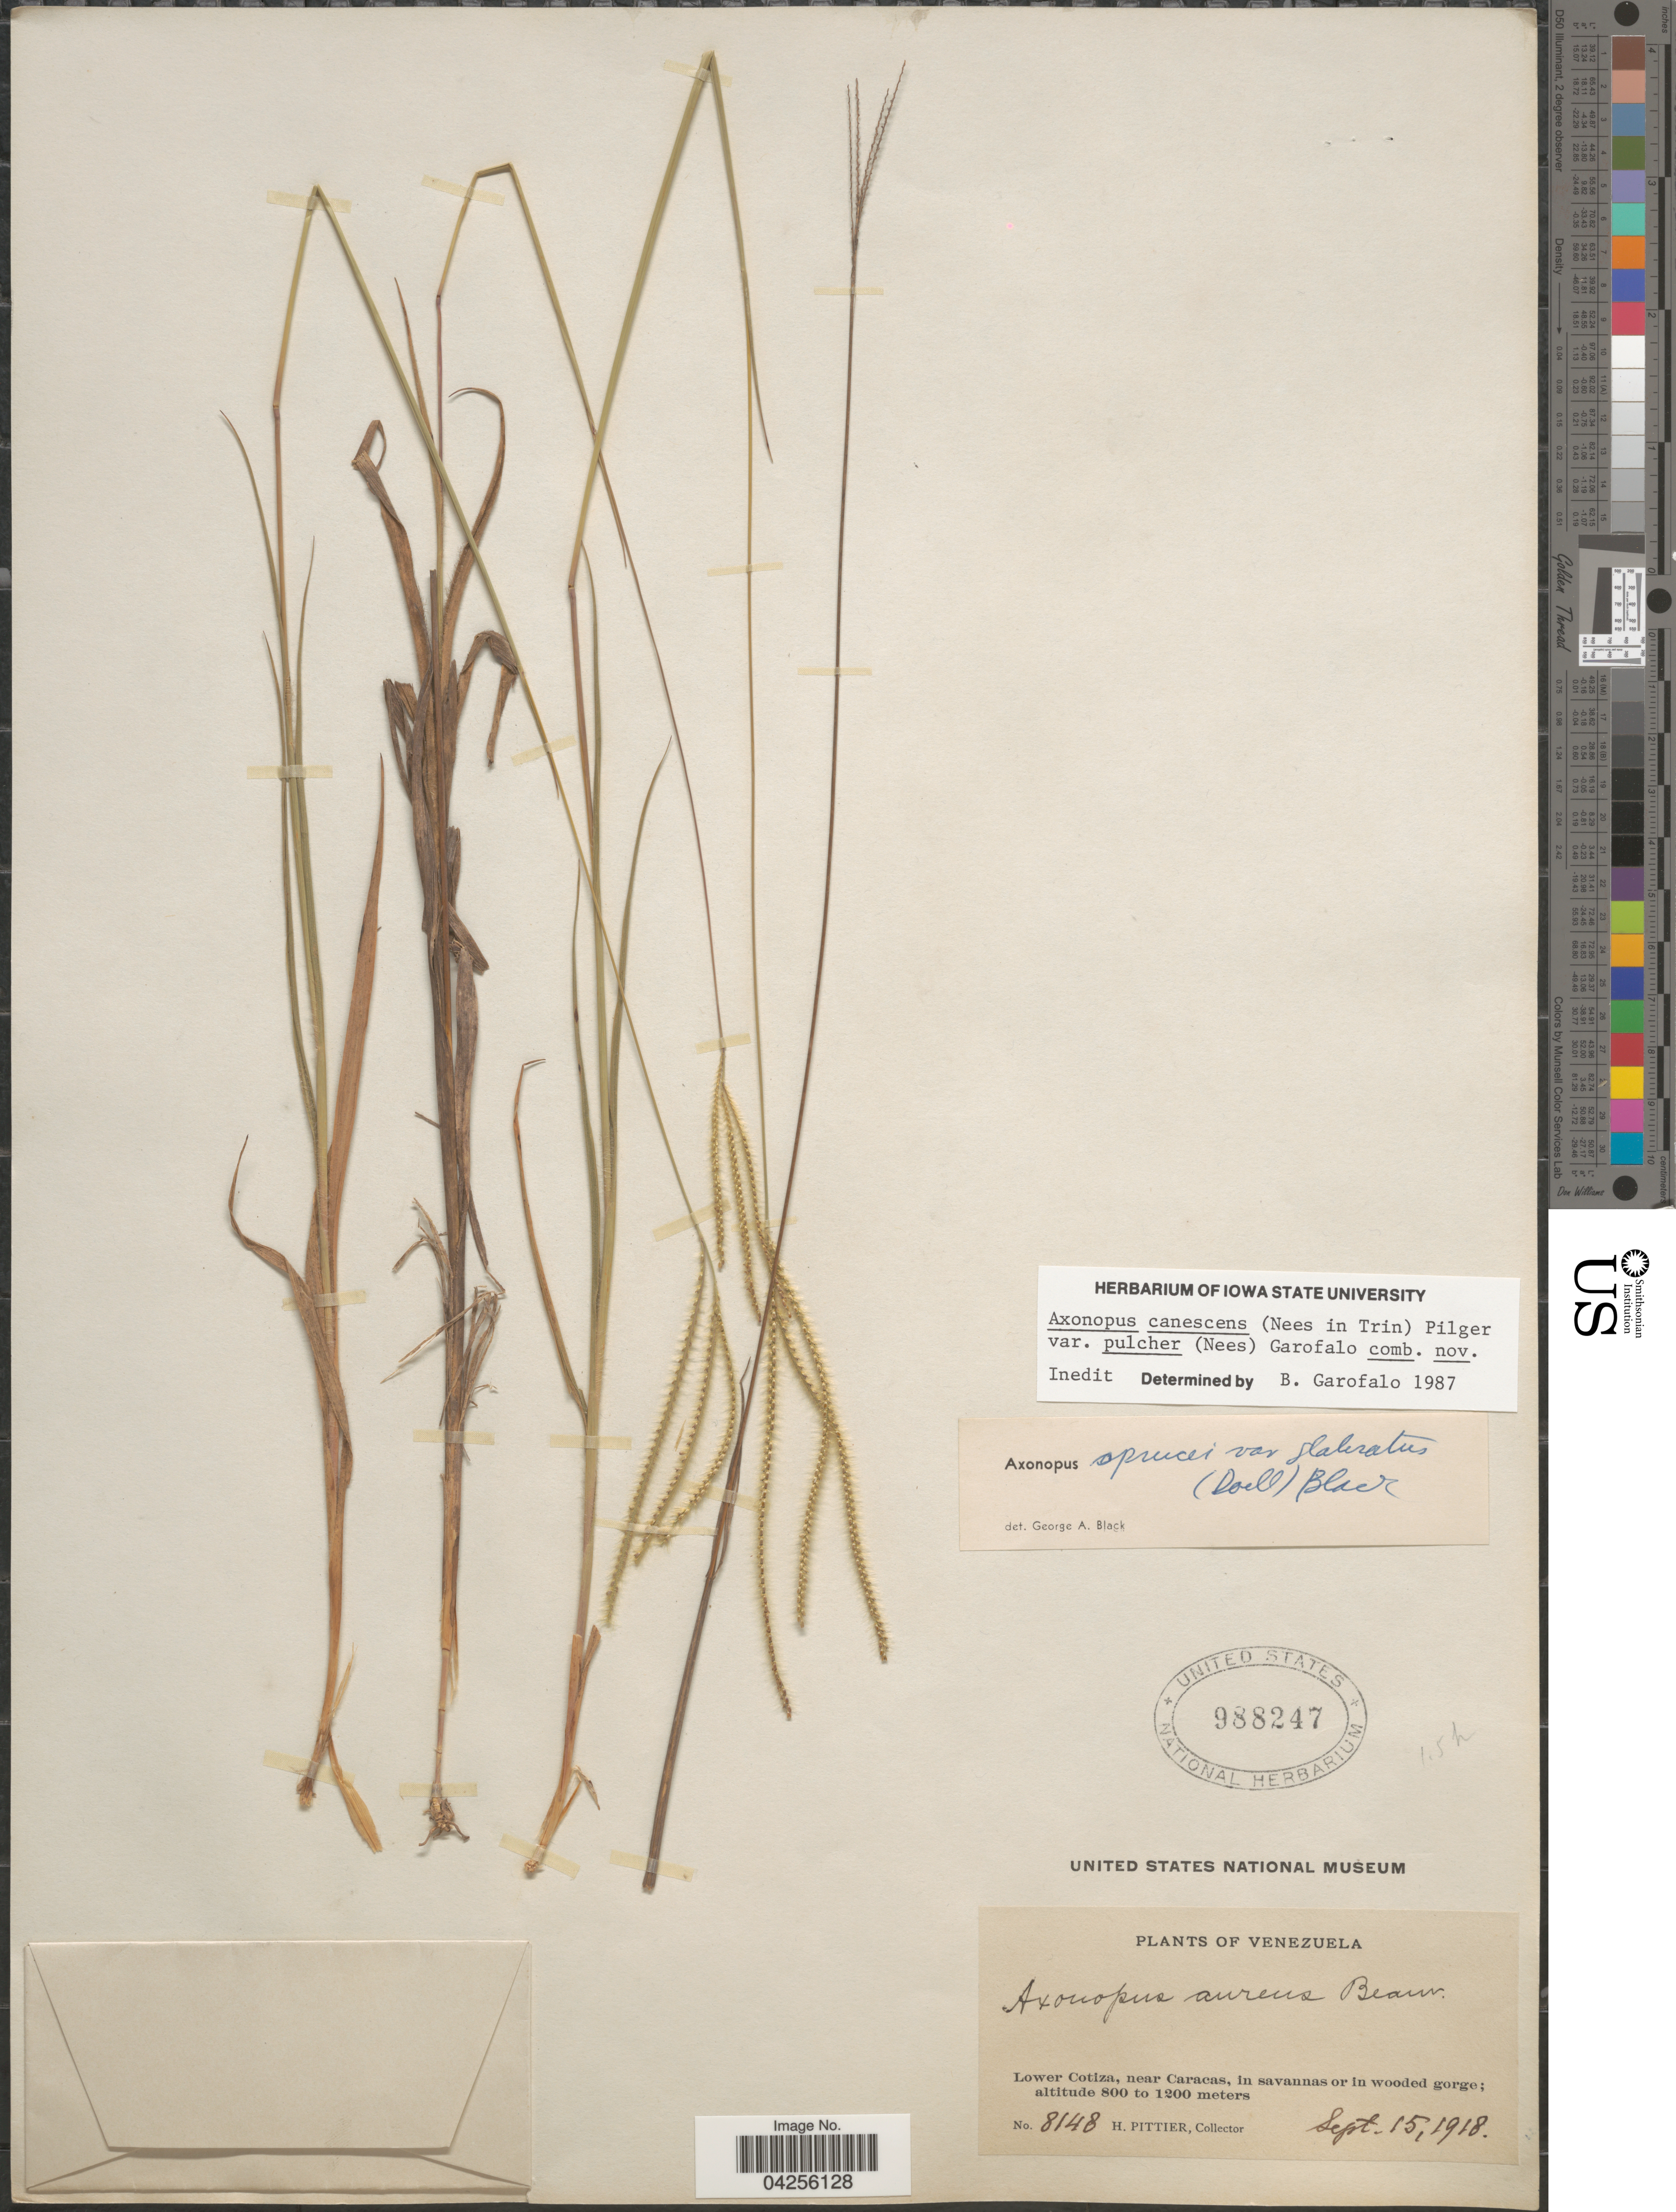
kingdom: Plantae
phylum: Tracheophyta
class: Liliopsida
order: Poales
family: Poaceae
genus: Axonopus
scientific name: Axonopus canescens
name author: (Nees ex Trin.) Pilg.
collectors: H. F. Pittier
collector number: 8148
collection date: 1918-09-15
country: Venezuela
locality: Lower Cotiza, near Caracas, in savannas or in wooded gorge.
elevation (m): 800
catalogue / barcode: US 988247